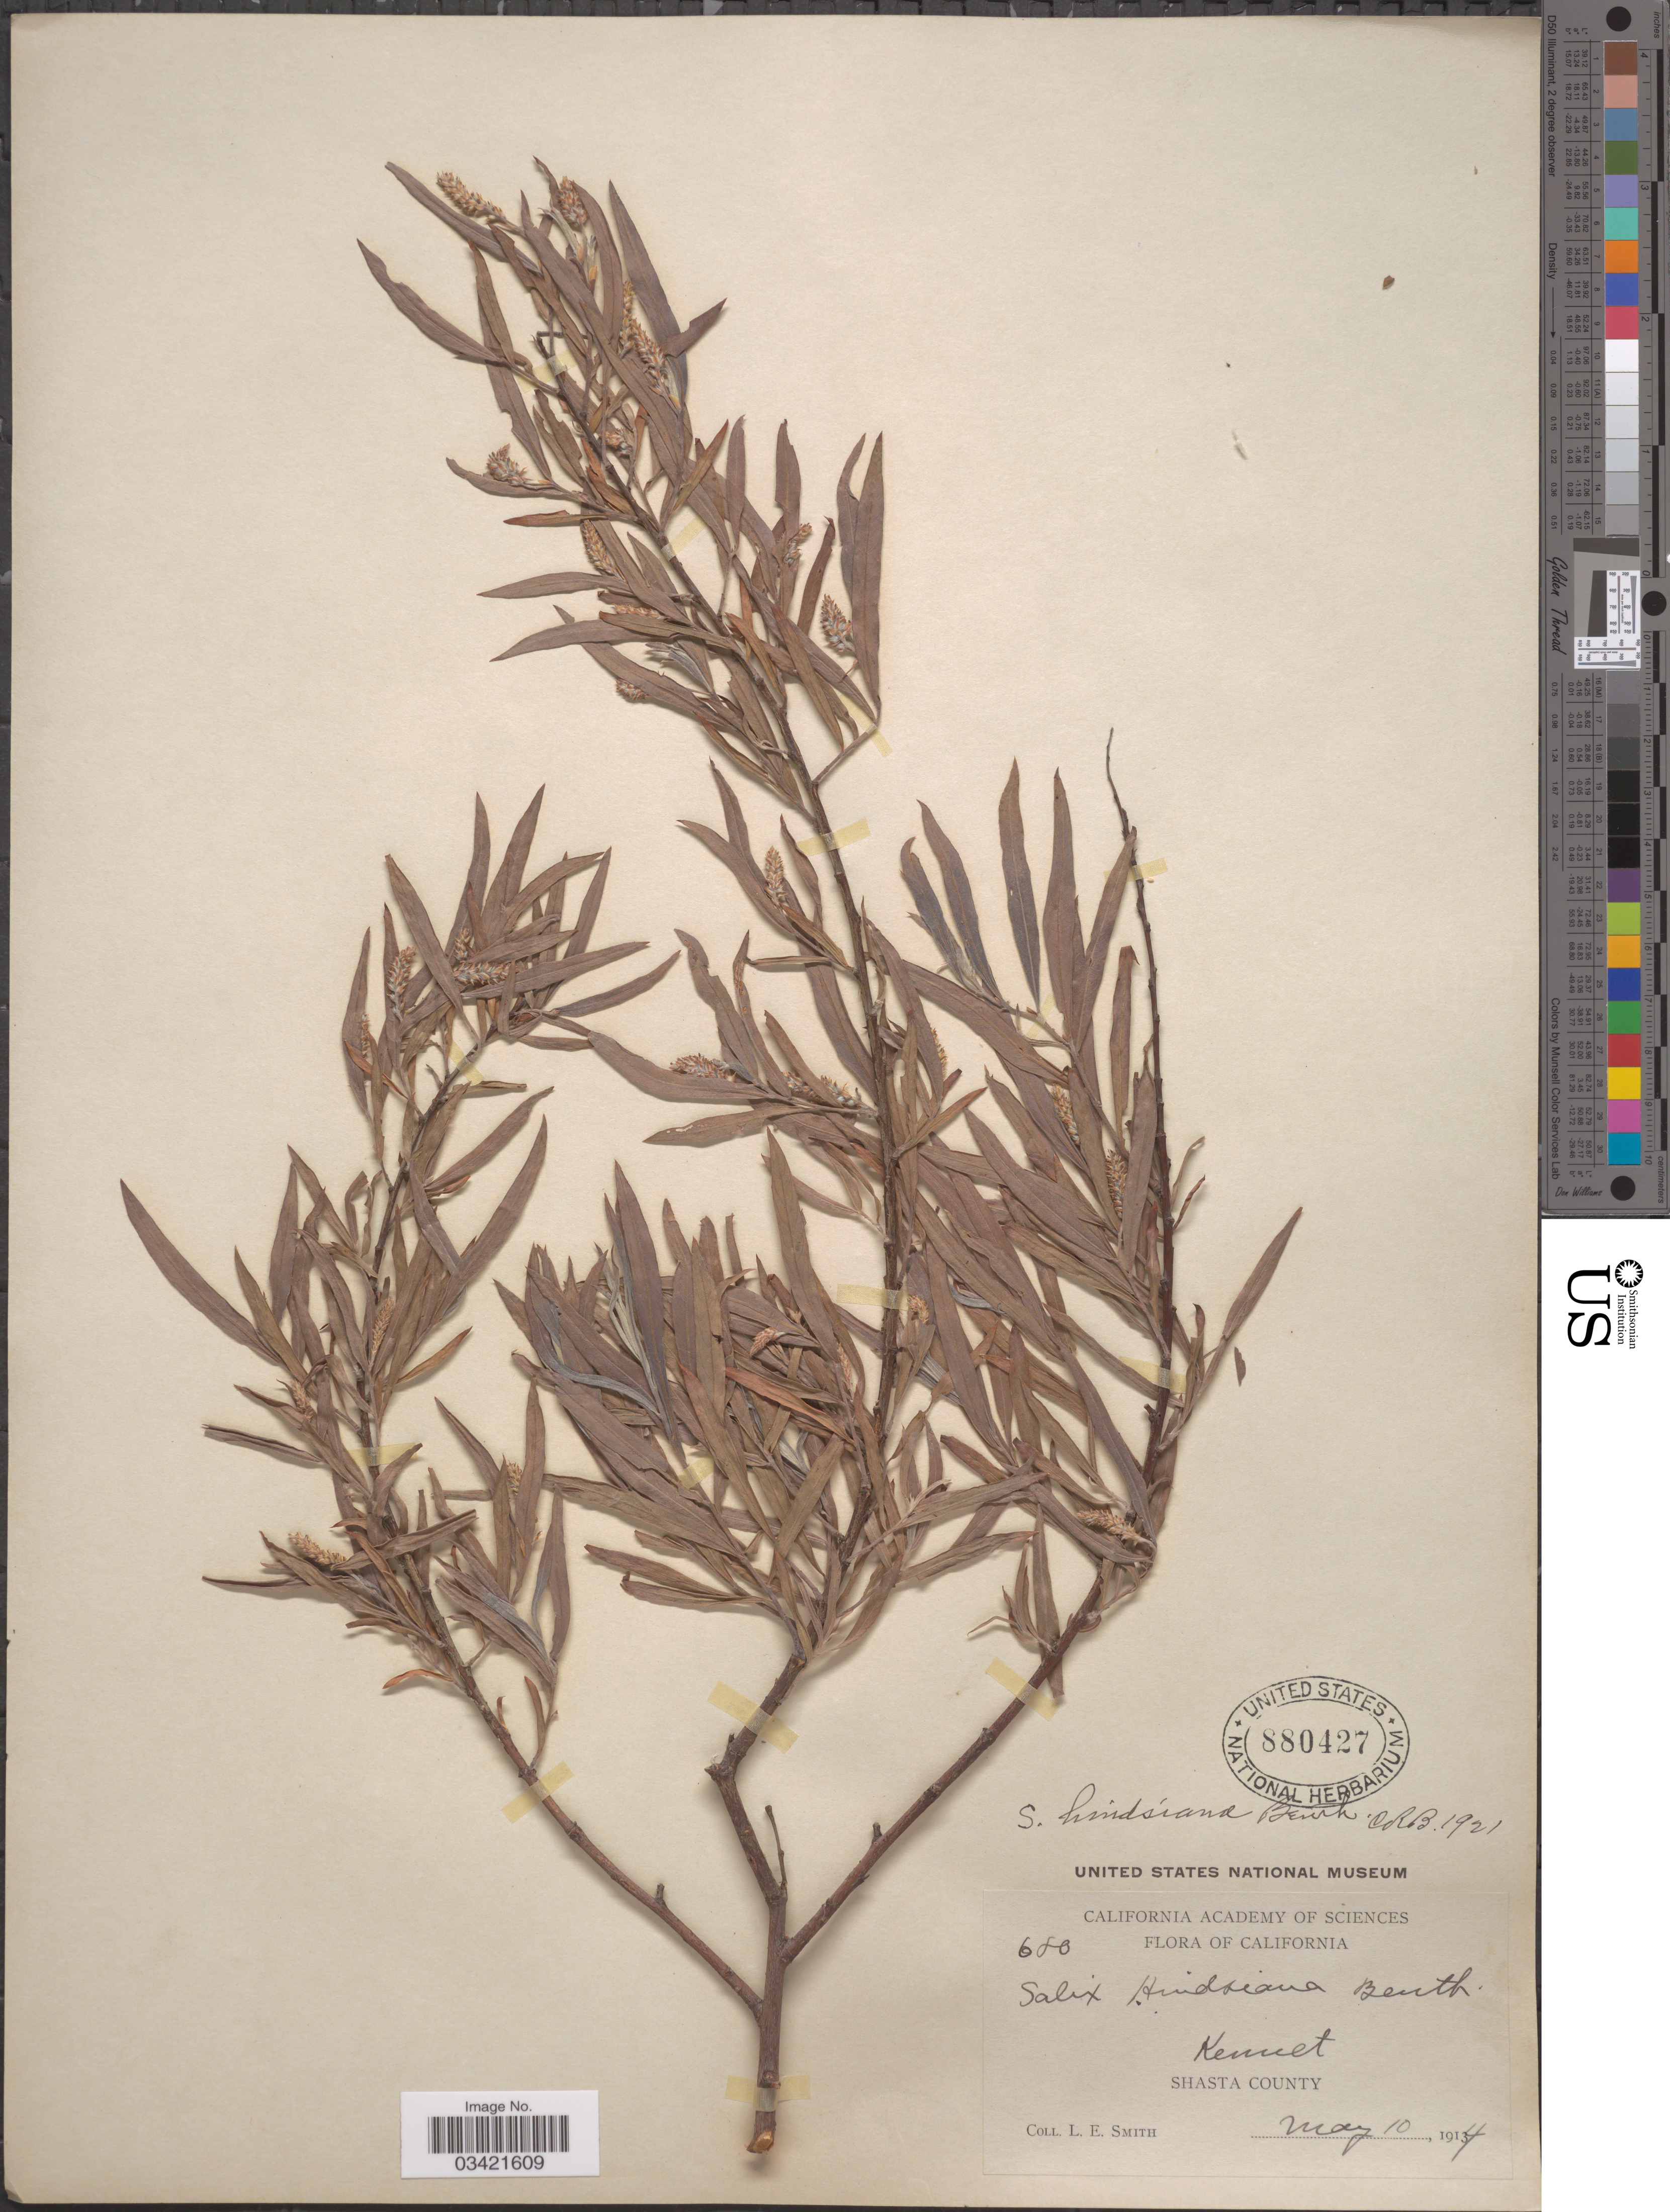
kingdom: Plantae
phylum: Tracheophyta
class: Magnoliopsida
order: Malpighiales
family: Salicaceae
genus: Salix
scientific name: Salix hindsiana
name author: Benth.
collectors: L. E. Smith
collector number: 680*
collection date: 1914-05-10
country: United States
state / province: California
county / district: Shasta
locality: Kennet. Shasta County.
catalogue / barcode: US 880427